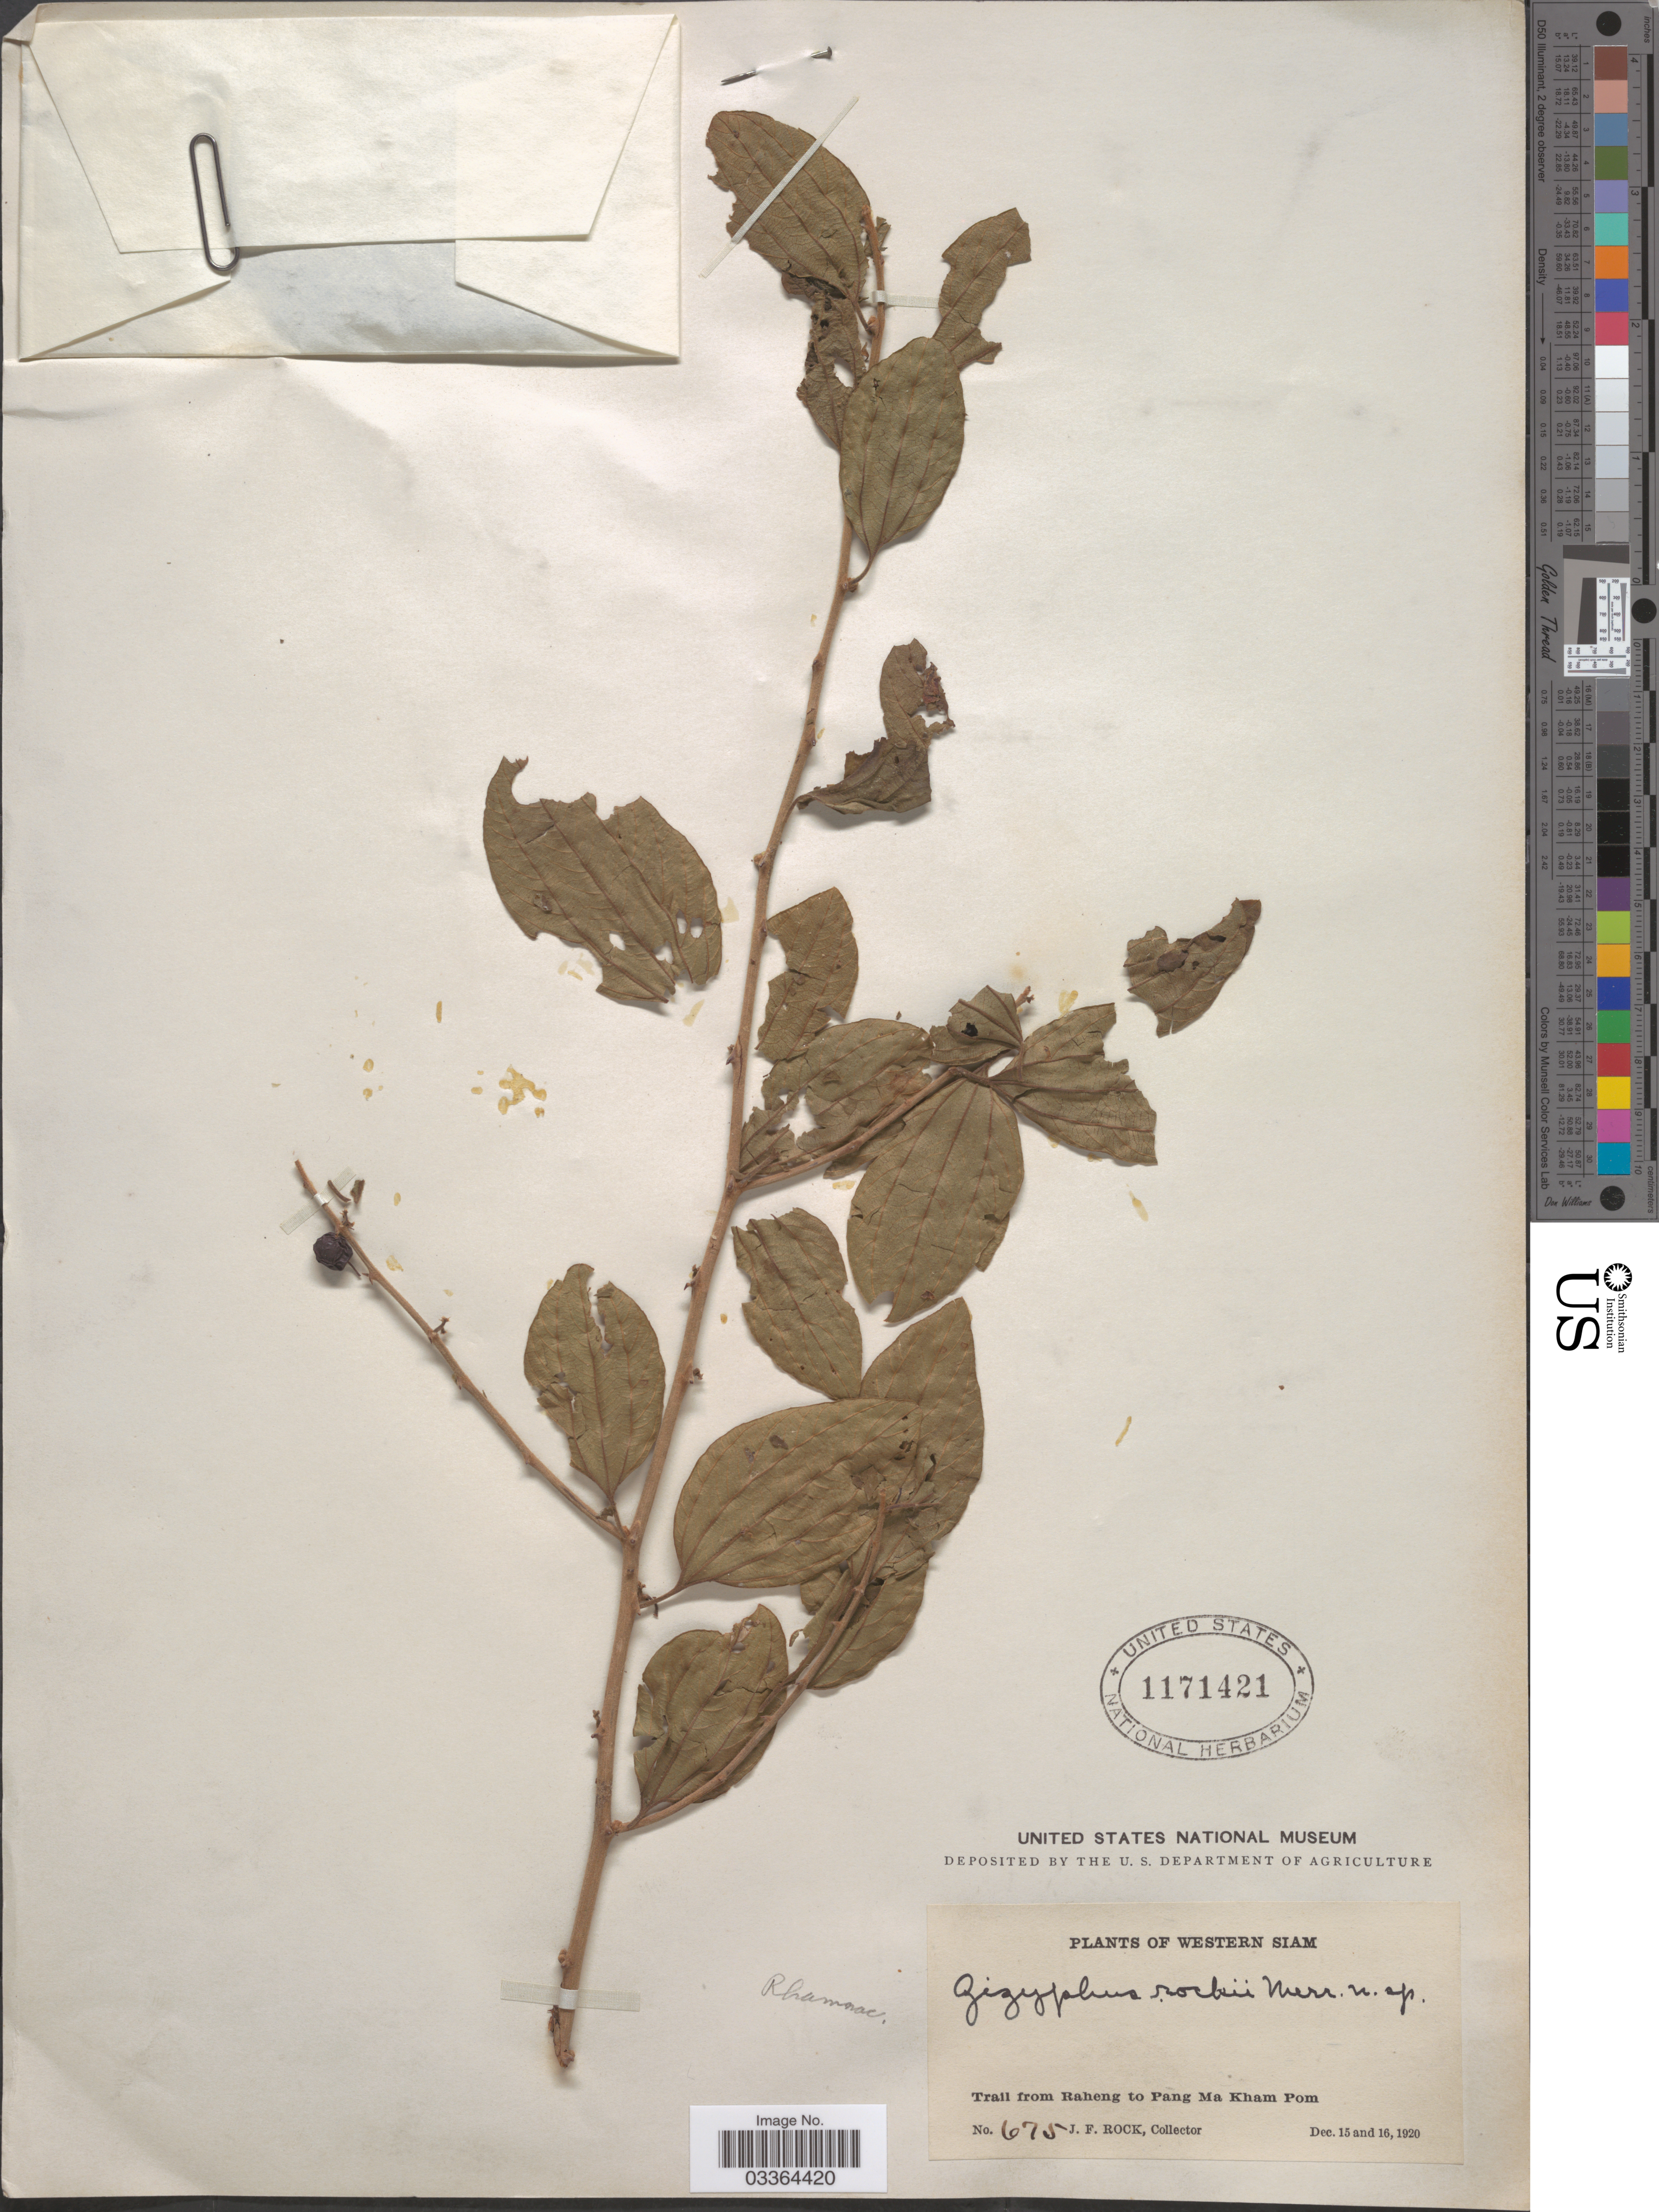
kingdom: Plantae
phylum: Tracheophyta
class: Magnoliopsida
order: Rosales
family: Rhamnaceae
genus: Ziziphus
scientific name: Ziziphus oenopolia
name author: (L.) Mill.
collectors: J. Rock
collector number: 675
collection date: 1920-12-15/1920-12-16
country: Thailand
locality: Western Siam. Trail from Raheng to Pang Ma Kham Pom.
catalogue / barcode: US 1171421